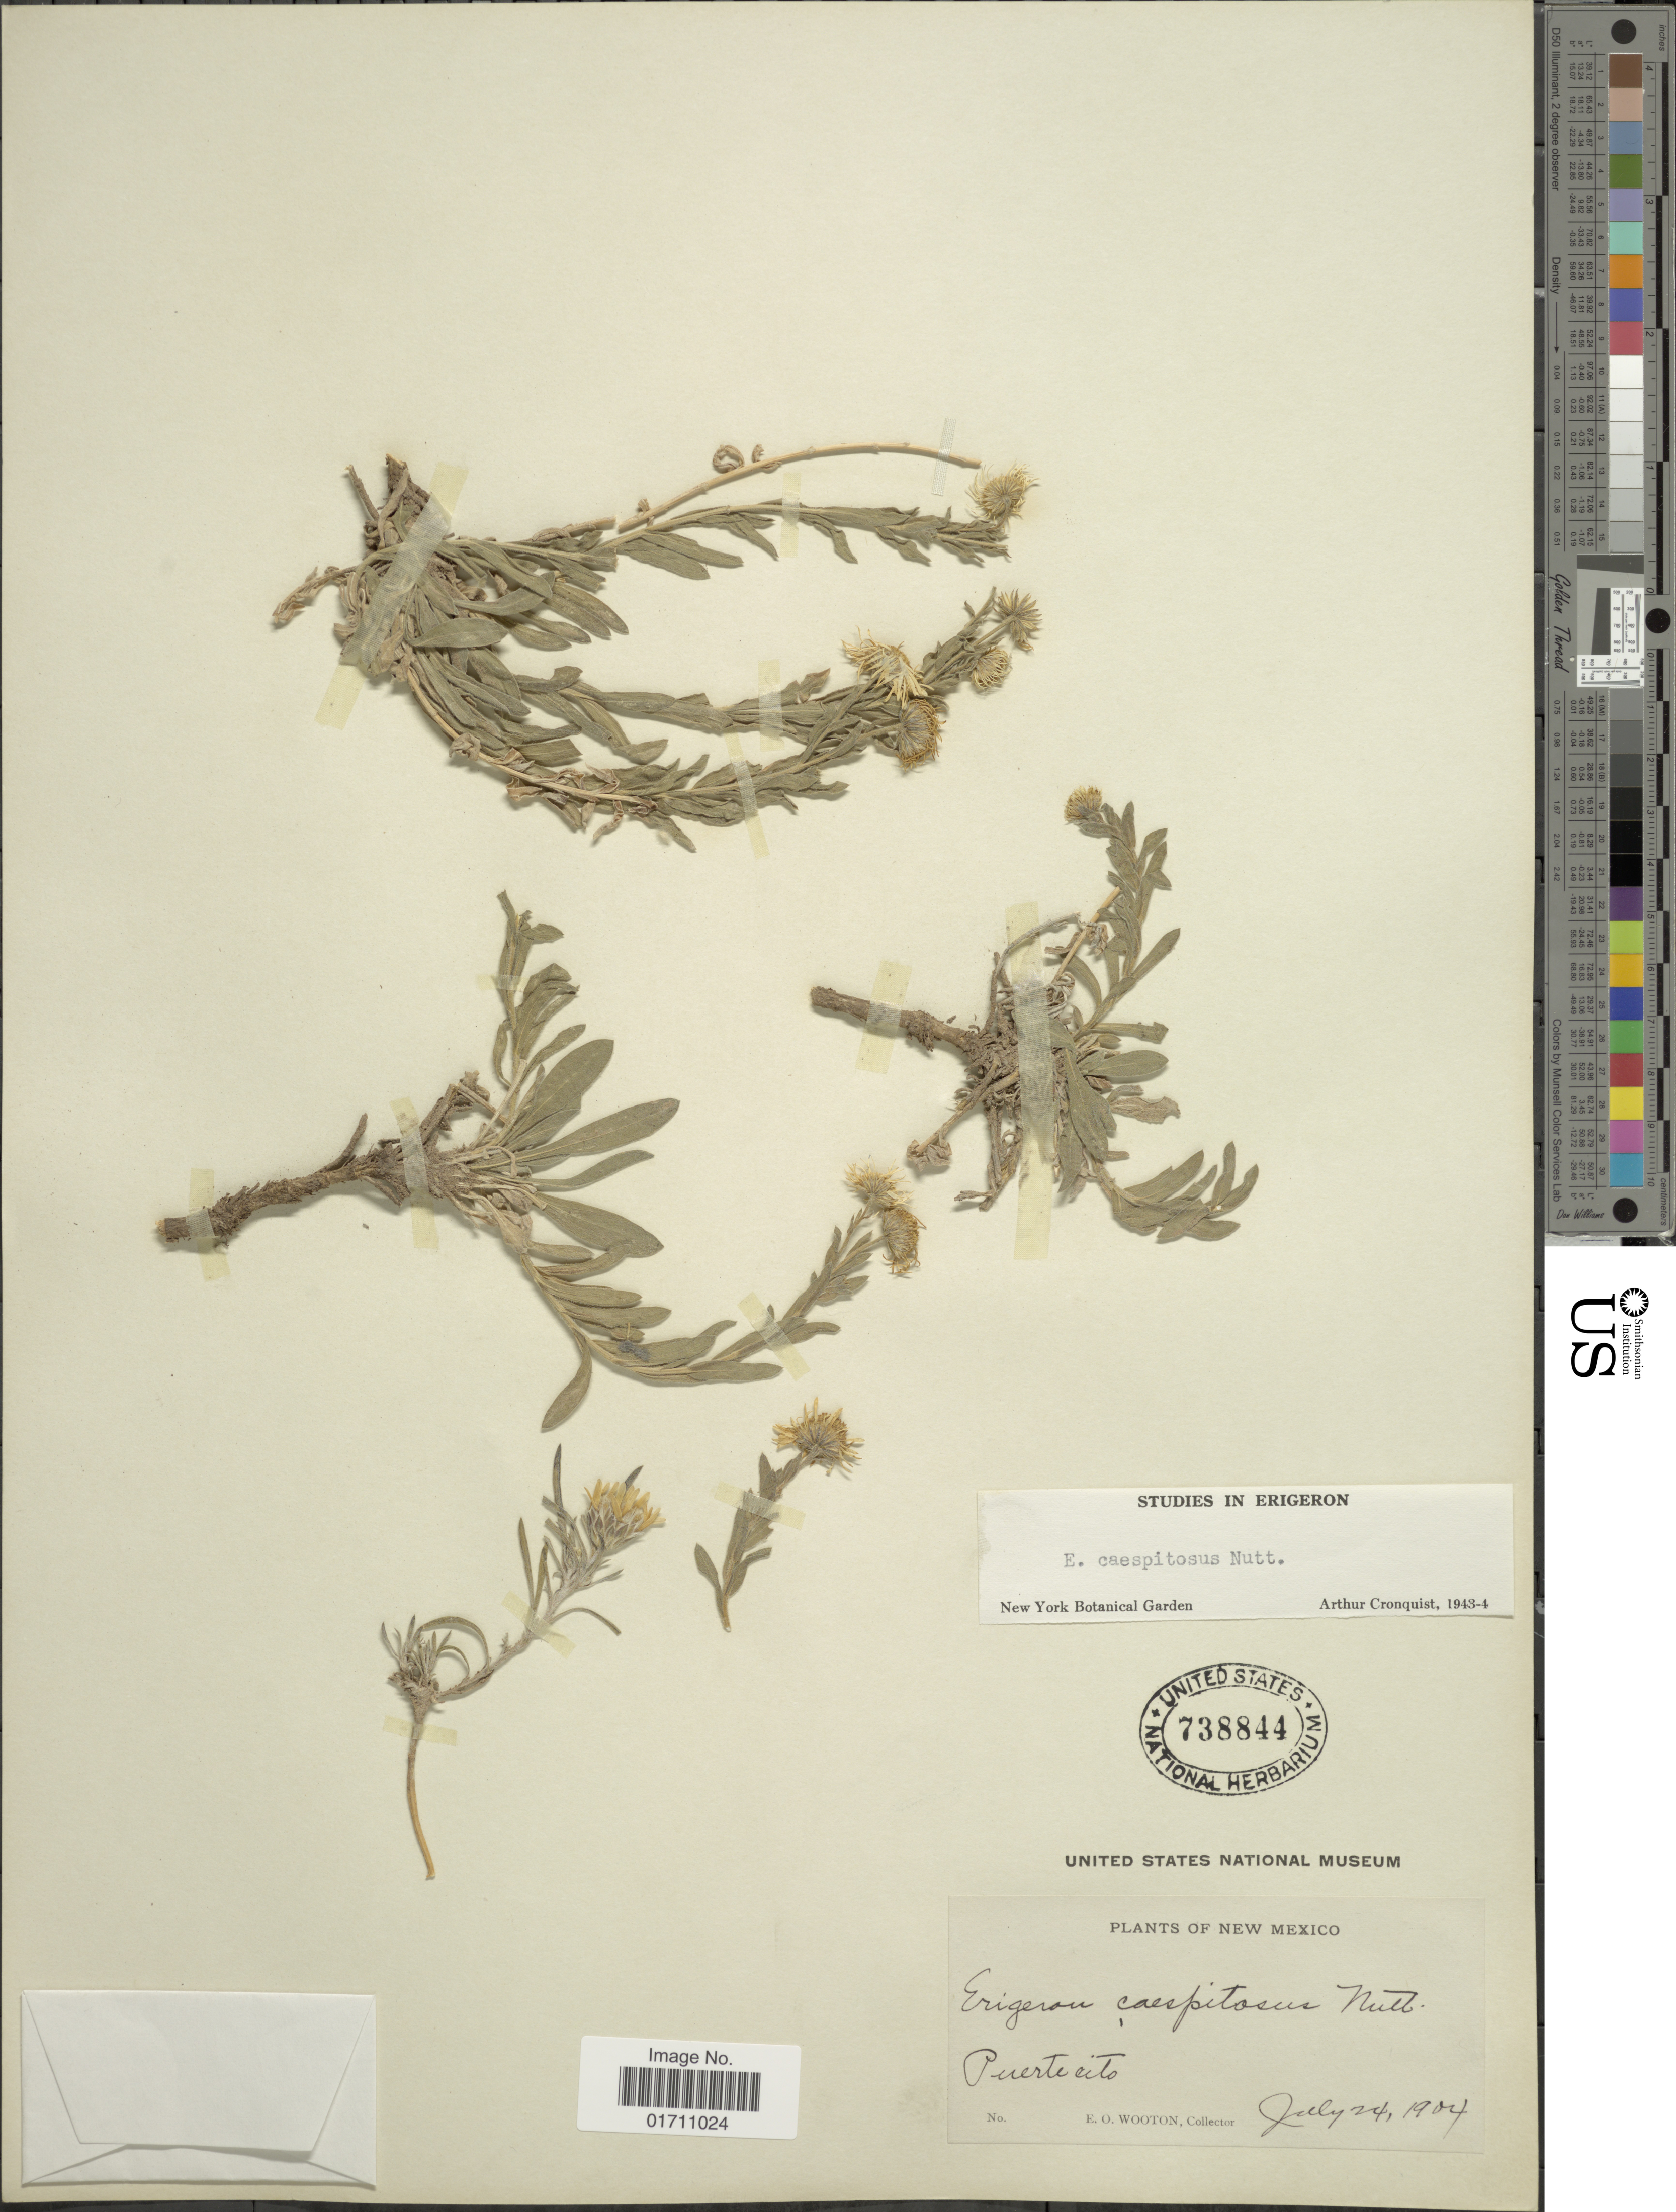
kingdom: Plantae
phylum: Tracheophyta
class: Magnoliopsida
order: Asterales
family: Asteraceae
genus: Erigeron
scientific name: Erigeron caespitosus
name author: Nutt.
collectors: E. O. Wooton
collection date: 1904-07-24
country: United States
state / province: New Mexico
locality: Puerto cilo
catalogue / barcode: US 738844